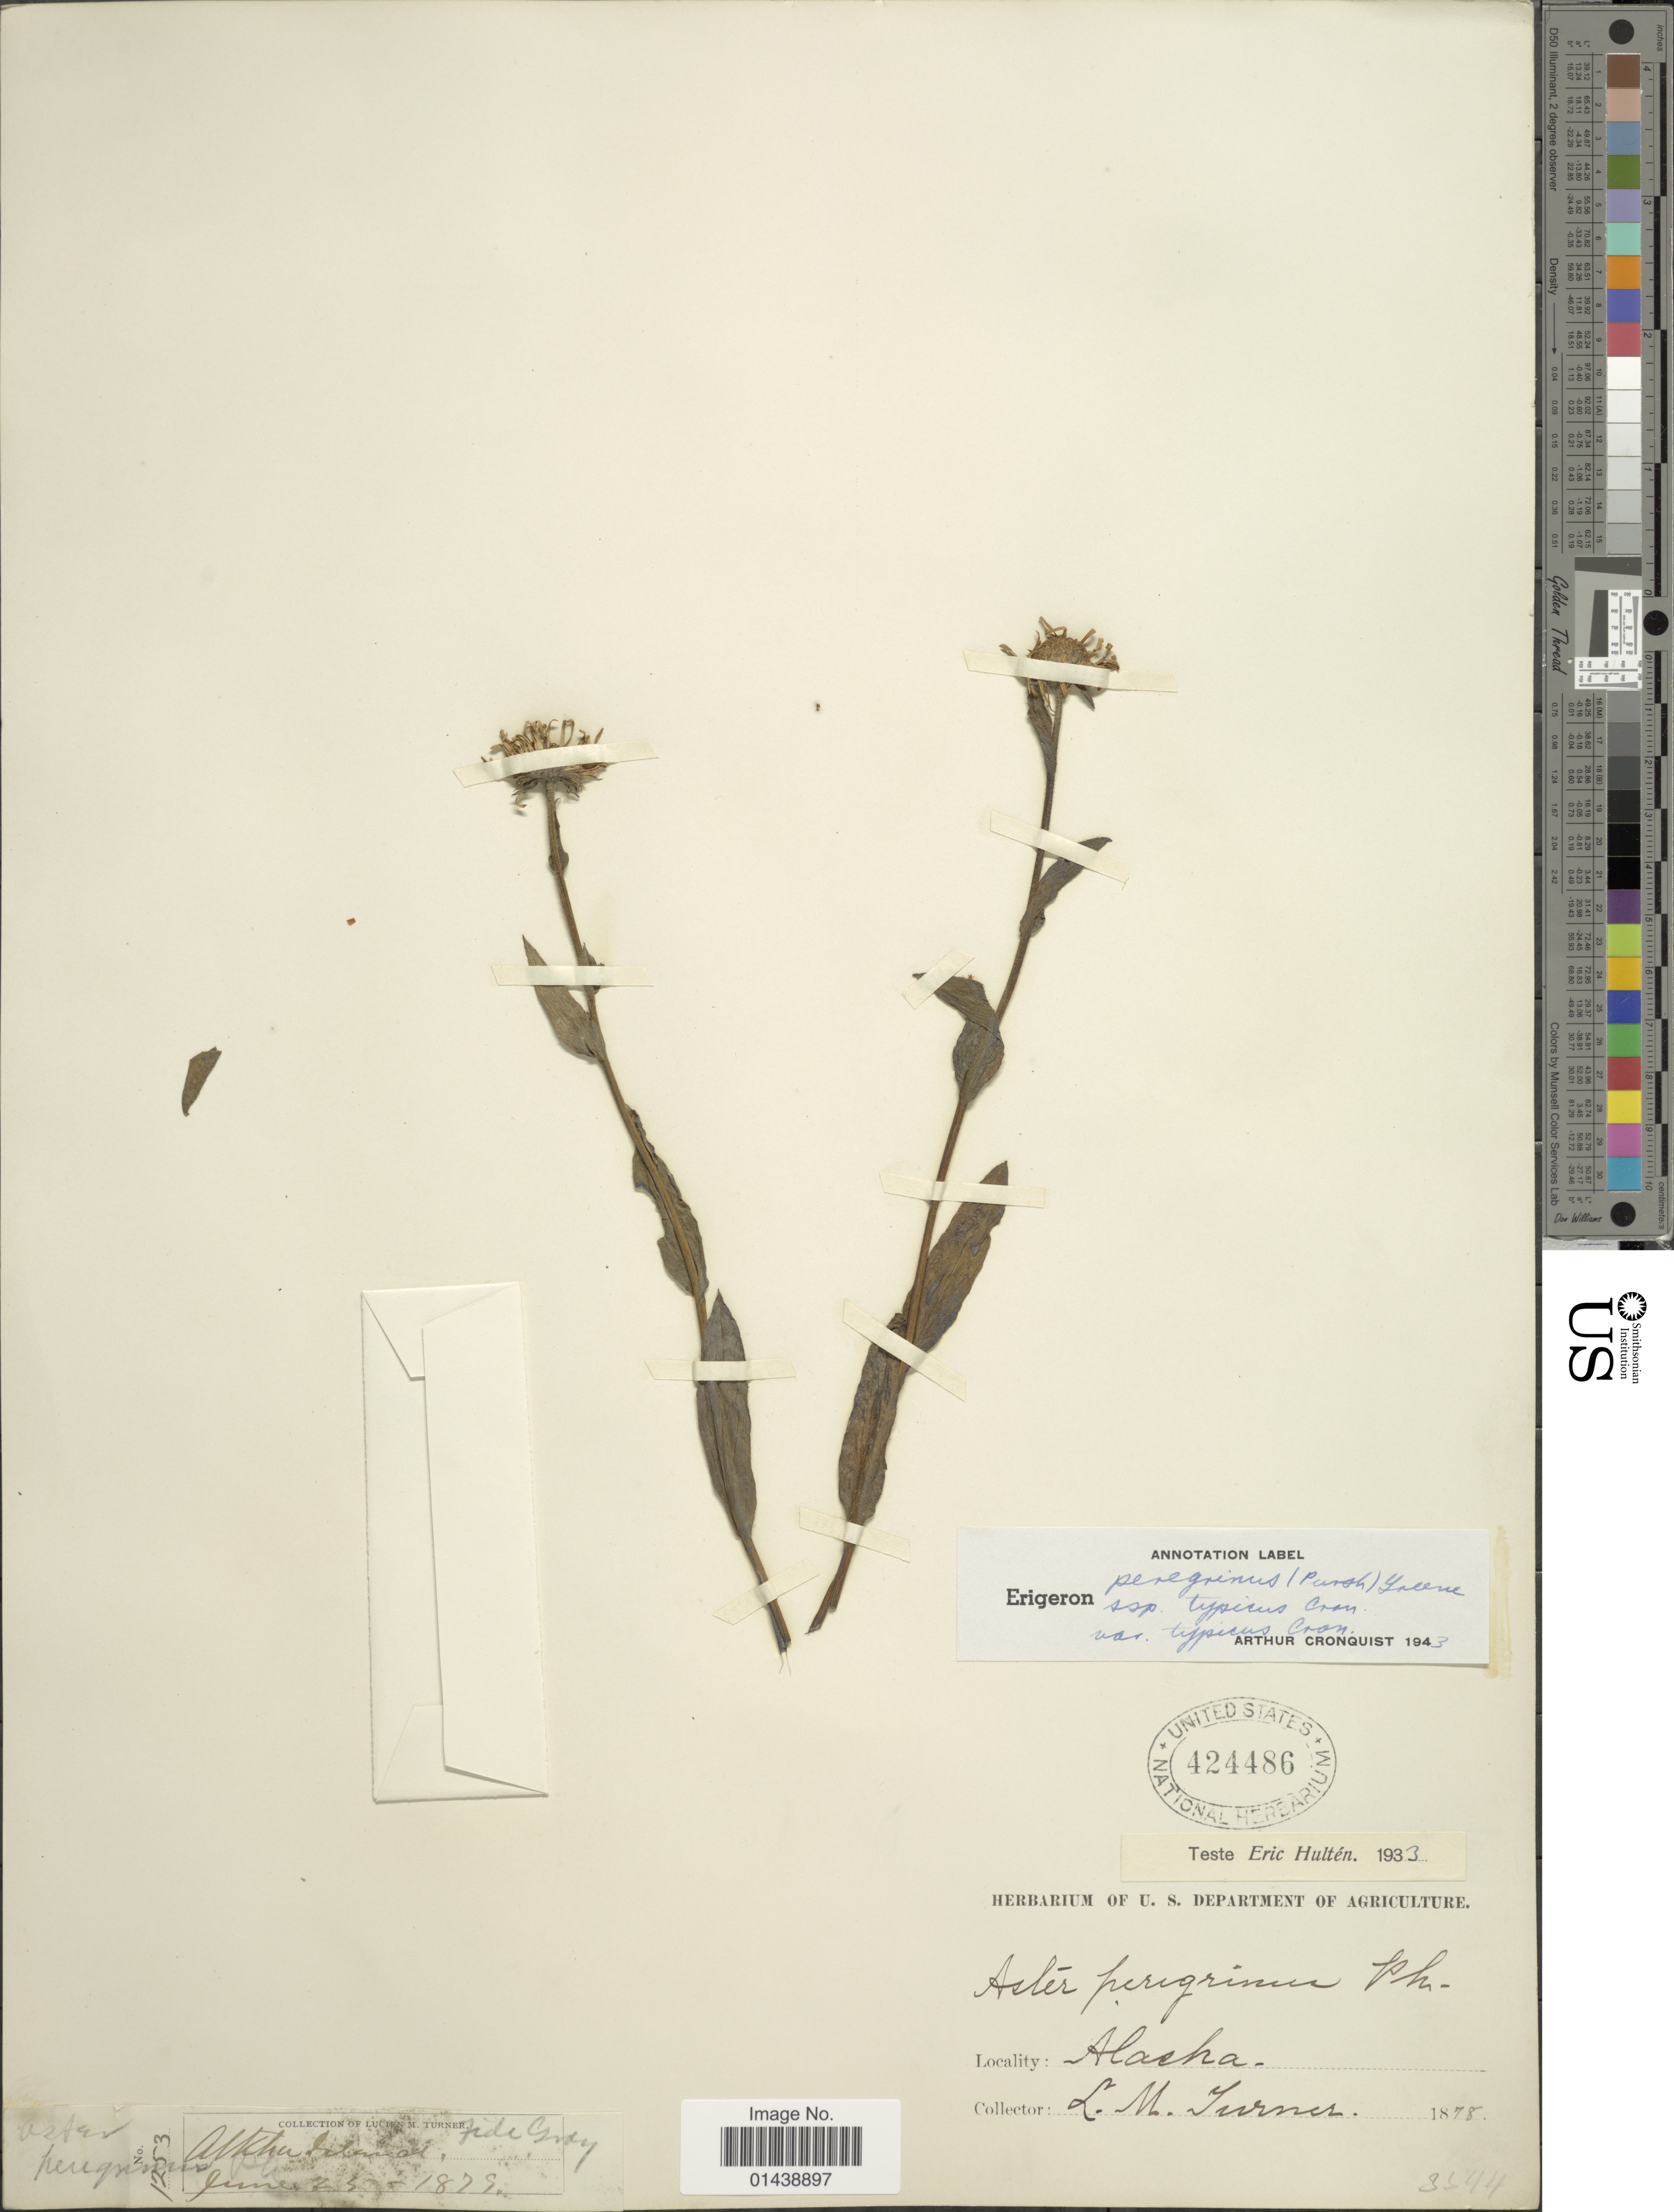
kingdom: Plantae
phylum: Tracheophyta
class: Magnoliopsida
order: Asterales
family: Asteraceae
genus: Erigeron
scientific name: Erigeron peregrinus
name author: (Banks ex Pursh) Greene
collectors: L. M. Turner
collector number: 1253*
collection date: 1878-06-25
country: United States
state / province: Alaska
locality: Sitka Island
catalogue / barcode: US 424486